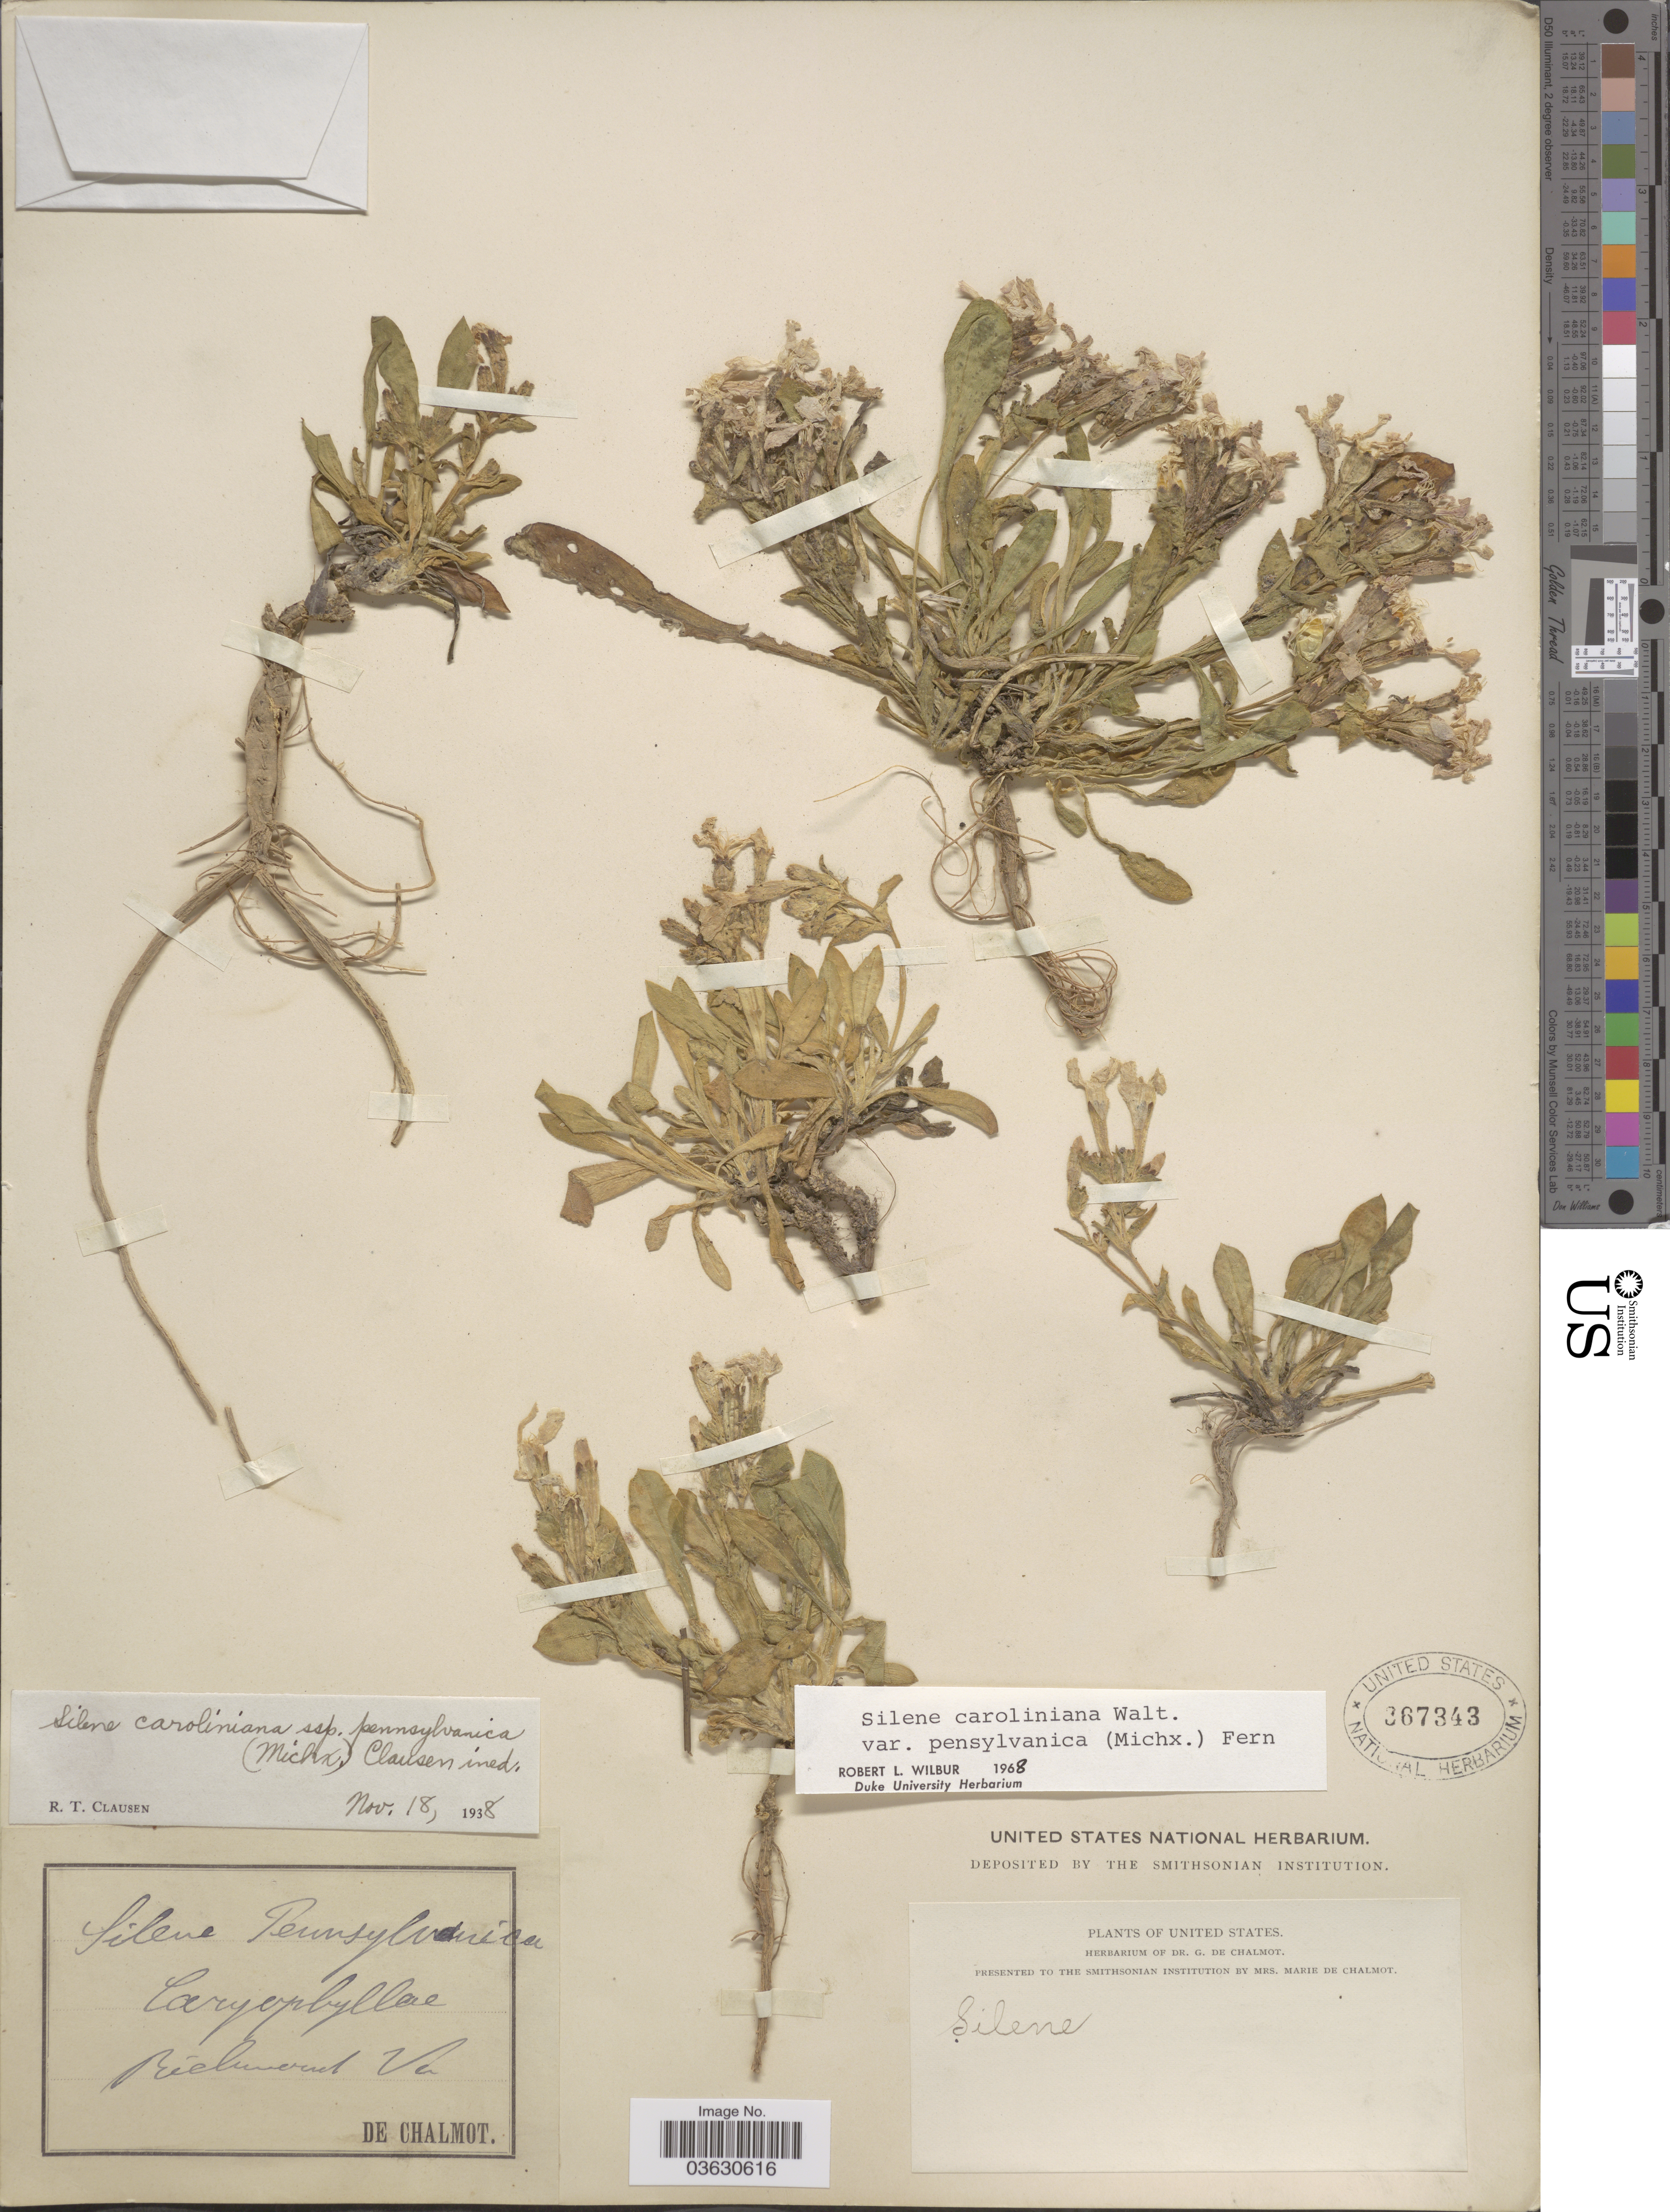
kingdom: Plantae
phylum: Tracheophyta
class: Magnoliopsida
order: Caryophyllales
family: Caryophyllaceae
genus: Silene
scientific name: Silene caroliniana var. pensylvanica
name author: (Michx.) Fernald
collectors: G. de Chalmot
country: United States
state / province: Virginia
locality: Richmond.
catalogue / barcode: US 367343